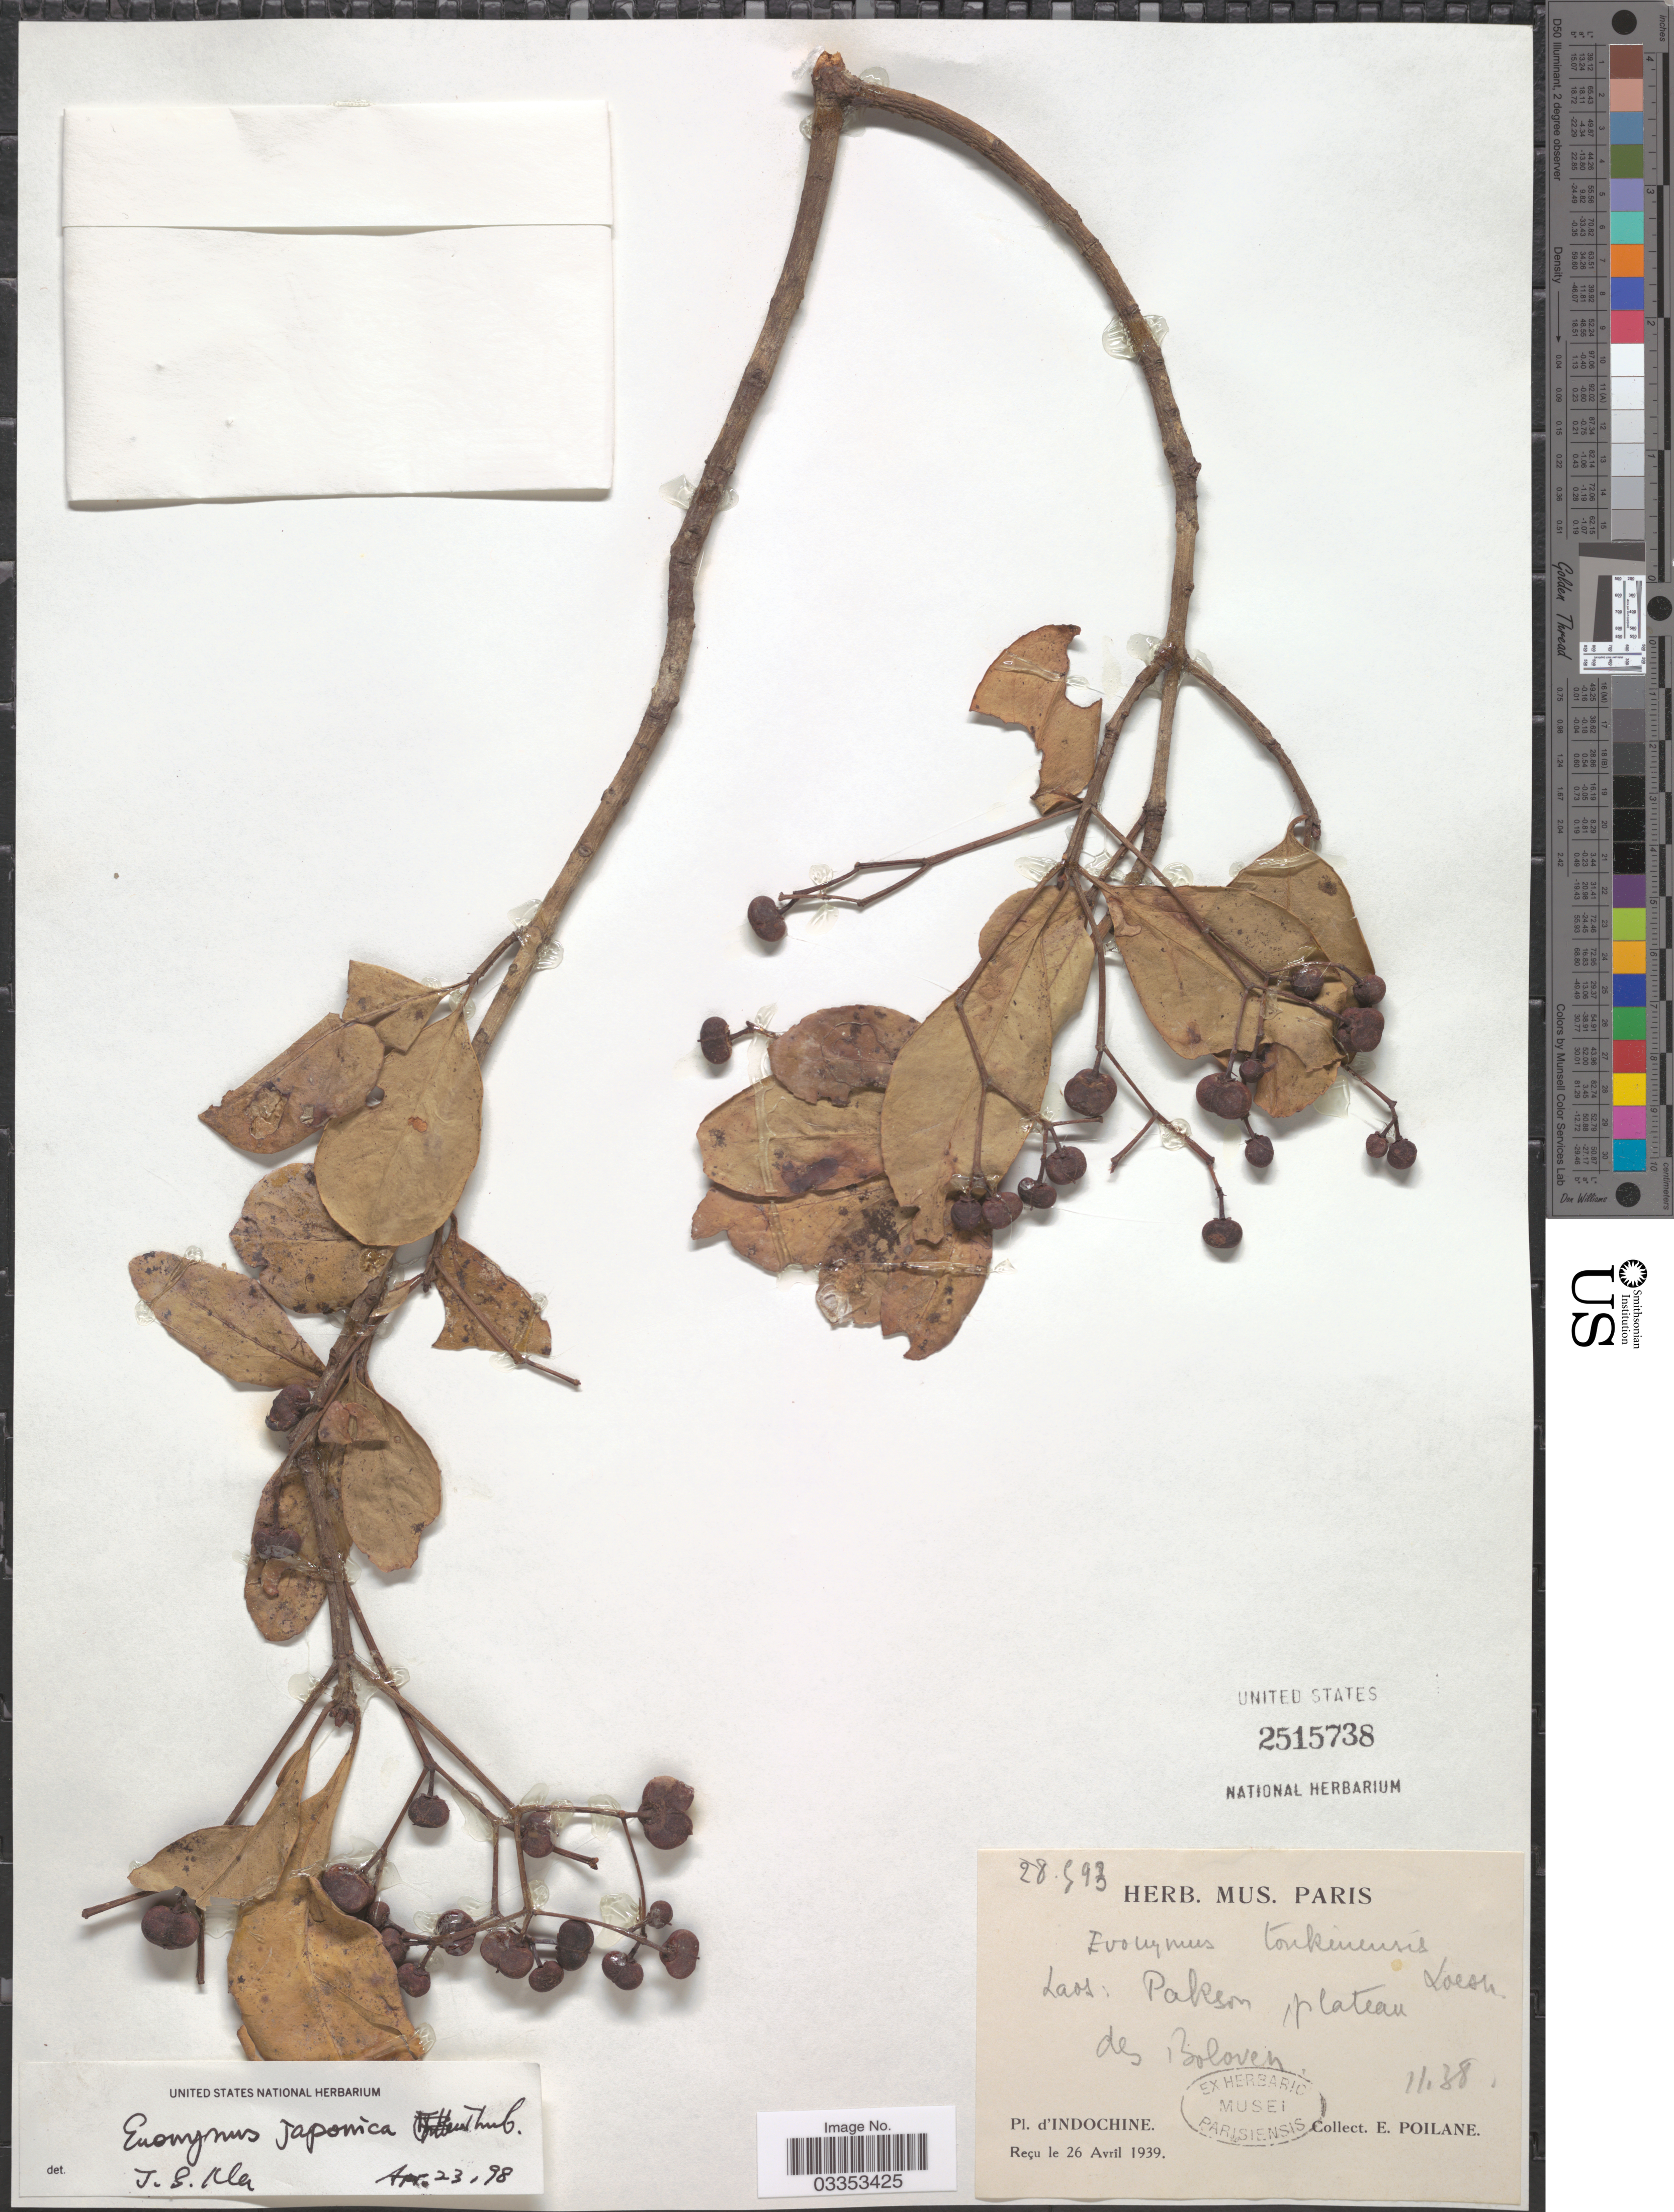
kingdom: Plantae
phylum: Tracheophyta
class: Magnoliopsida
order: Celastrales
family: Celastraceae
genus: Euonymus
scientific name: Euonymus japonicus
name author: Thunb.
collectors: E. Poilane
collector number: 28593*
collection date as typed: Transcribed d/m/y: /11/38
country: Laos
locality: Pakson, plateau des Boloven. Indochine.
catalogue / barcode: US 2515738